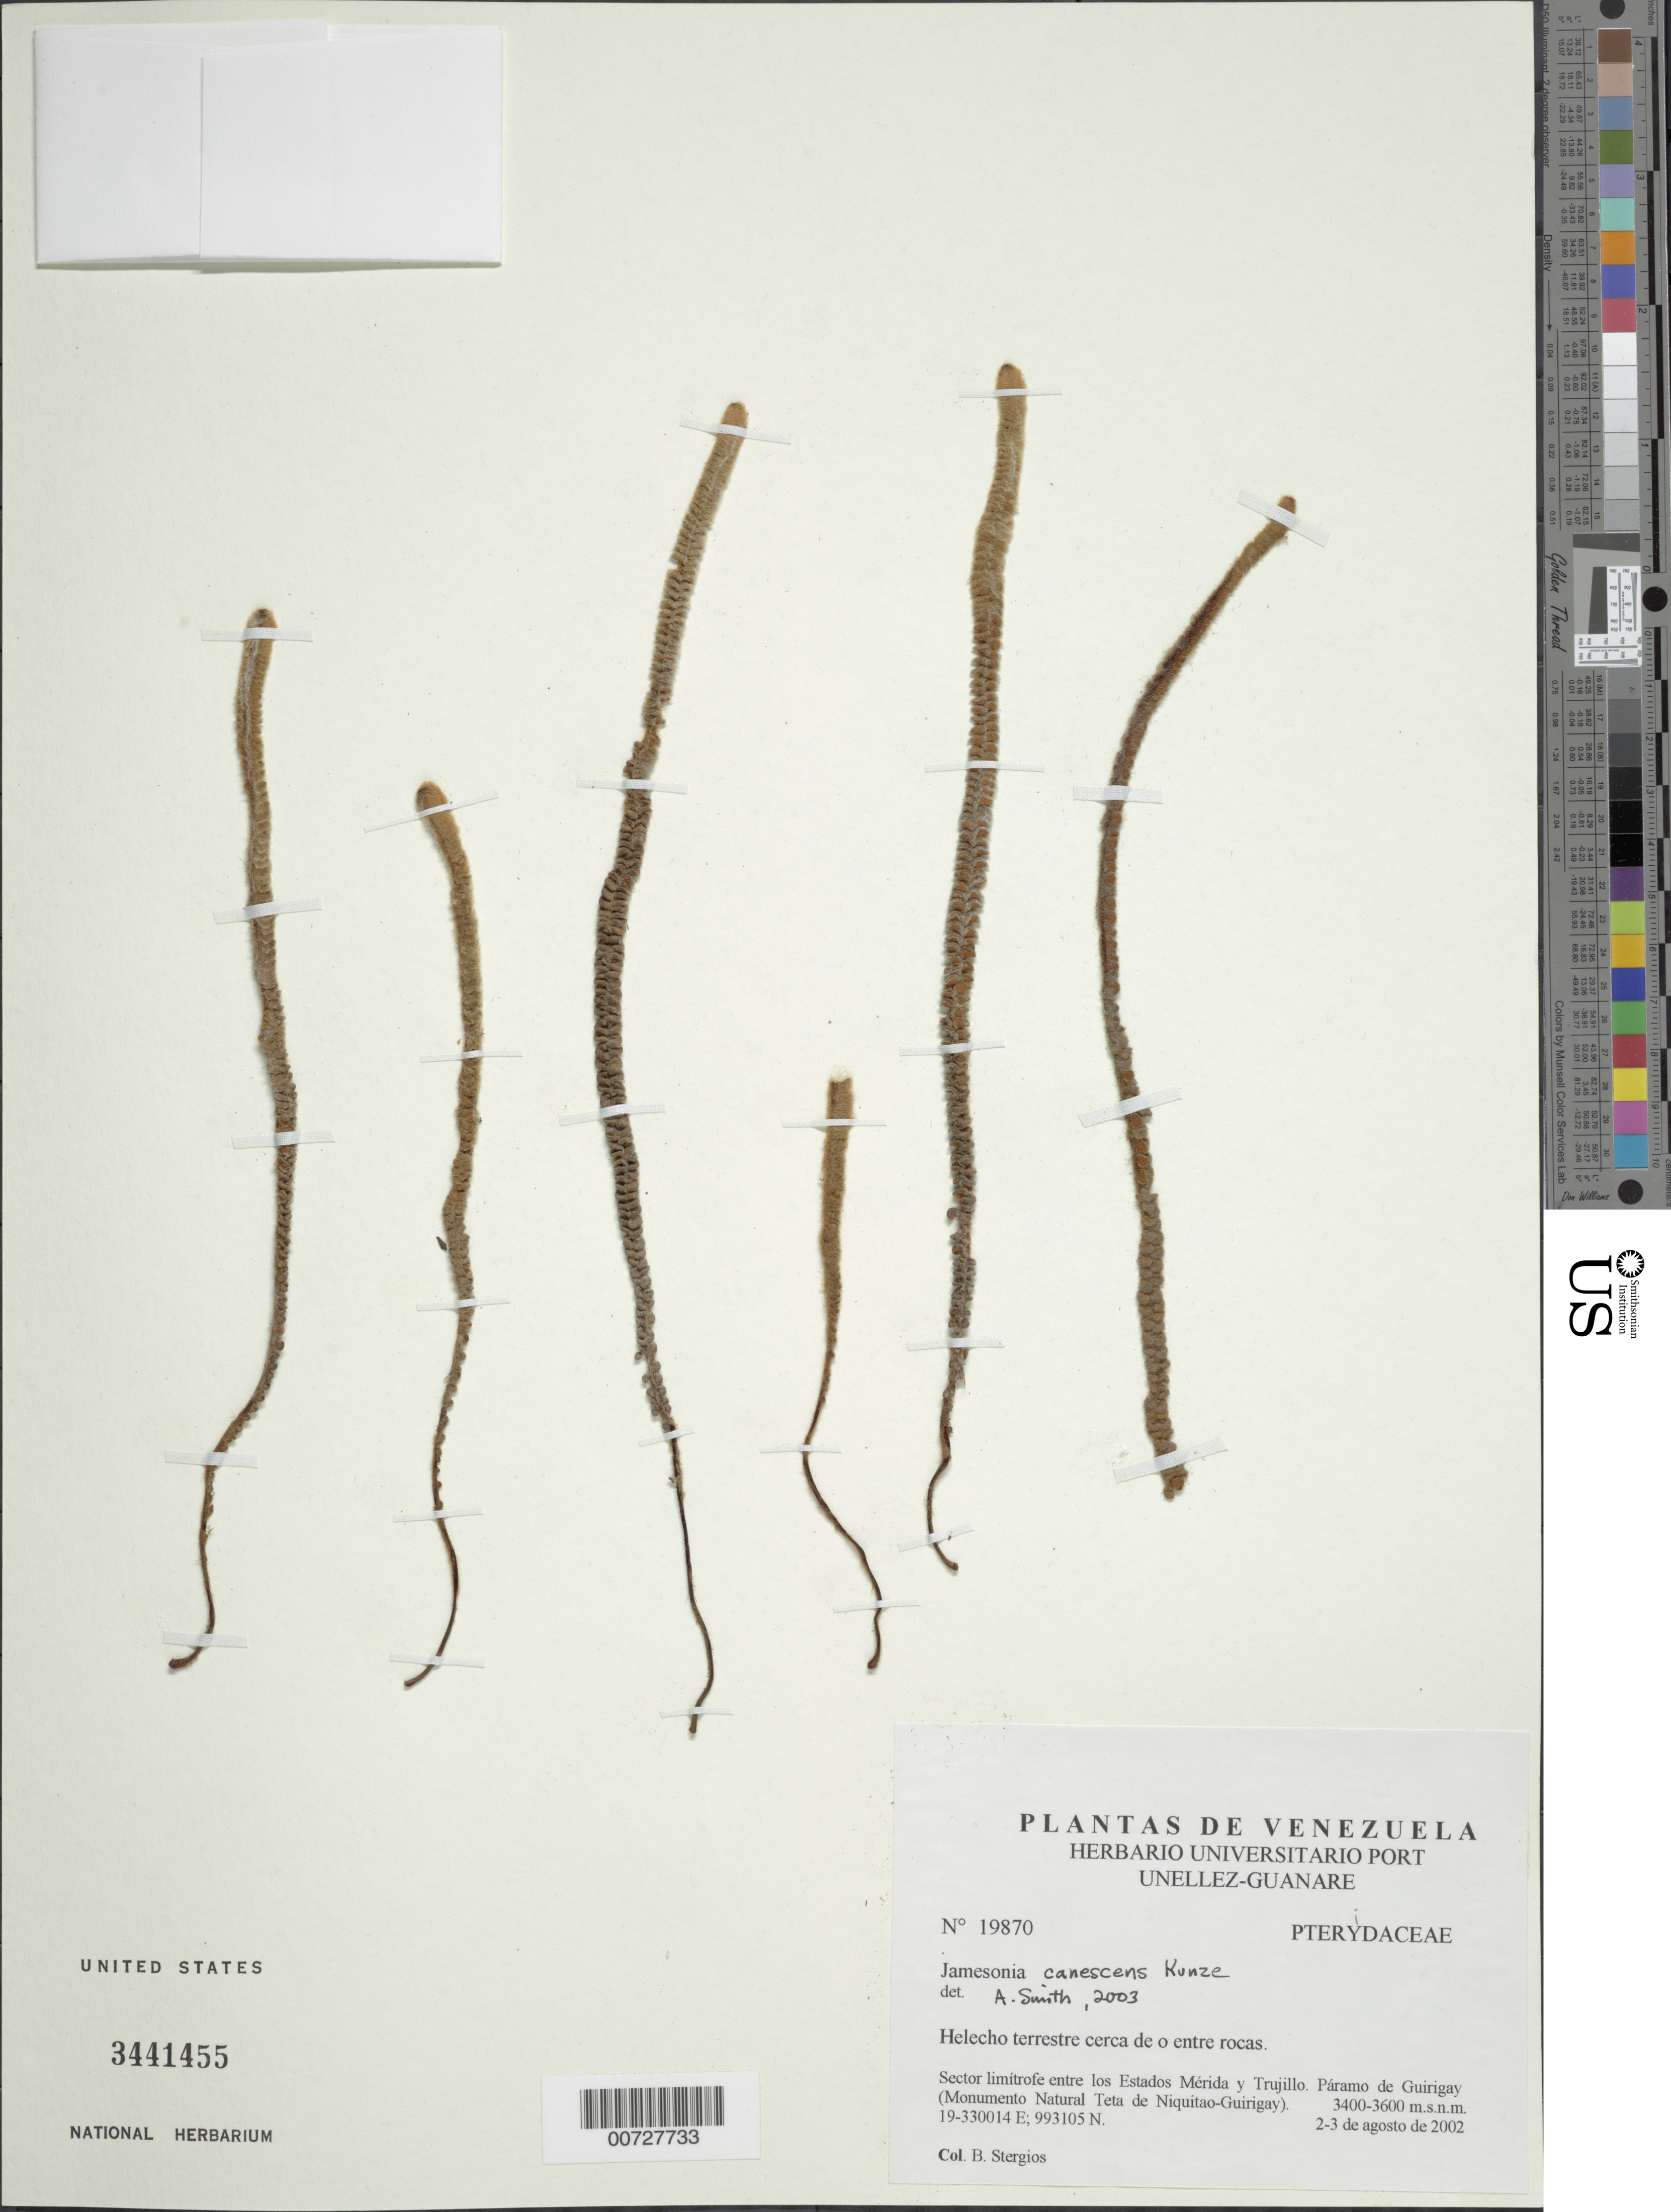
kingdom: Plantae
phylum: Tracheophyta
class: Polypodiopsida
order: Polypodiales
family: Pteridaceae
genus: Jamesonia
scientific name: Jamesonia canescens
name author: Kunze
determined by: Smith, Alan R., (UC)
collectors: B. G. Stergios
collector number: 19870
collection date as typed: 02 Aug 2002 to 03 Aug 2002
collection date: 2002-08-02/2002-08-03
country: Venezuela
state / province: Trujillo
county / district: Boconó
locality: Páramo de Guirigay (Monumento Natural Teta de Niquitao-Guirigay). Sector limítrofe entre los Estados Mérida y Trujillo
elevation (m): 3400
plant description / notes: PORT, US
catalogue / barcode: US 3441455